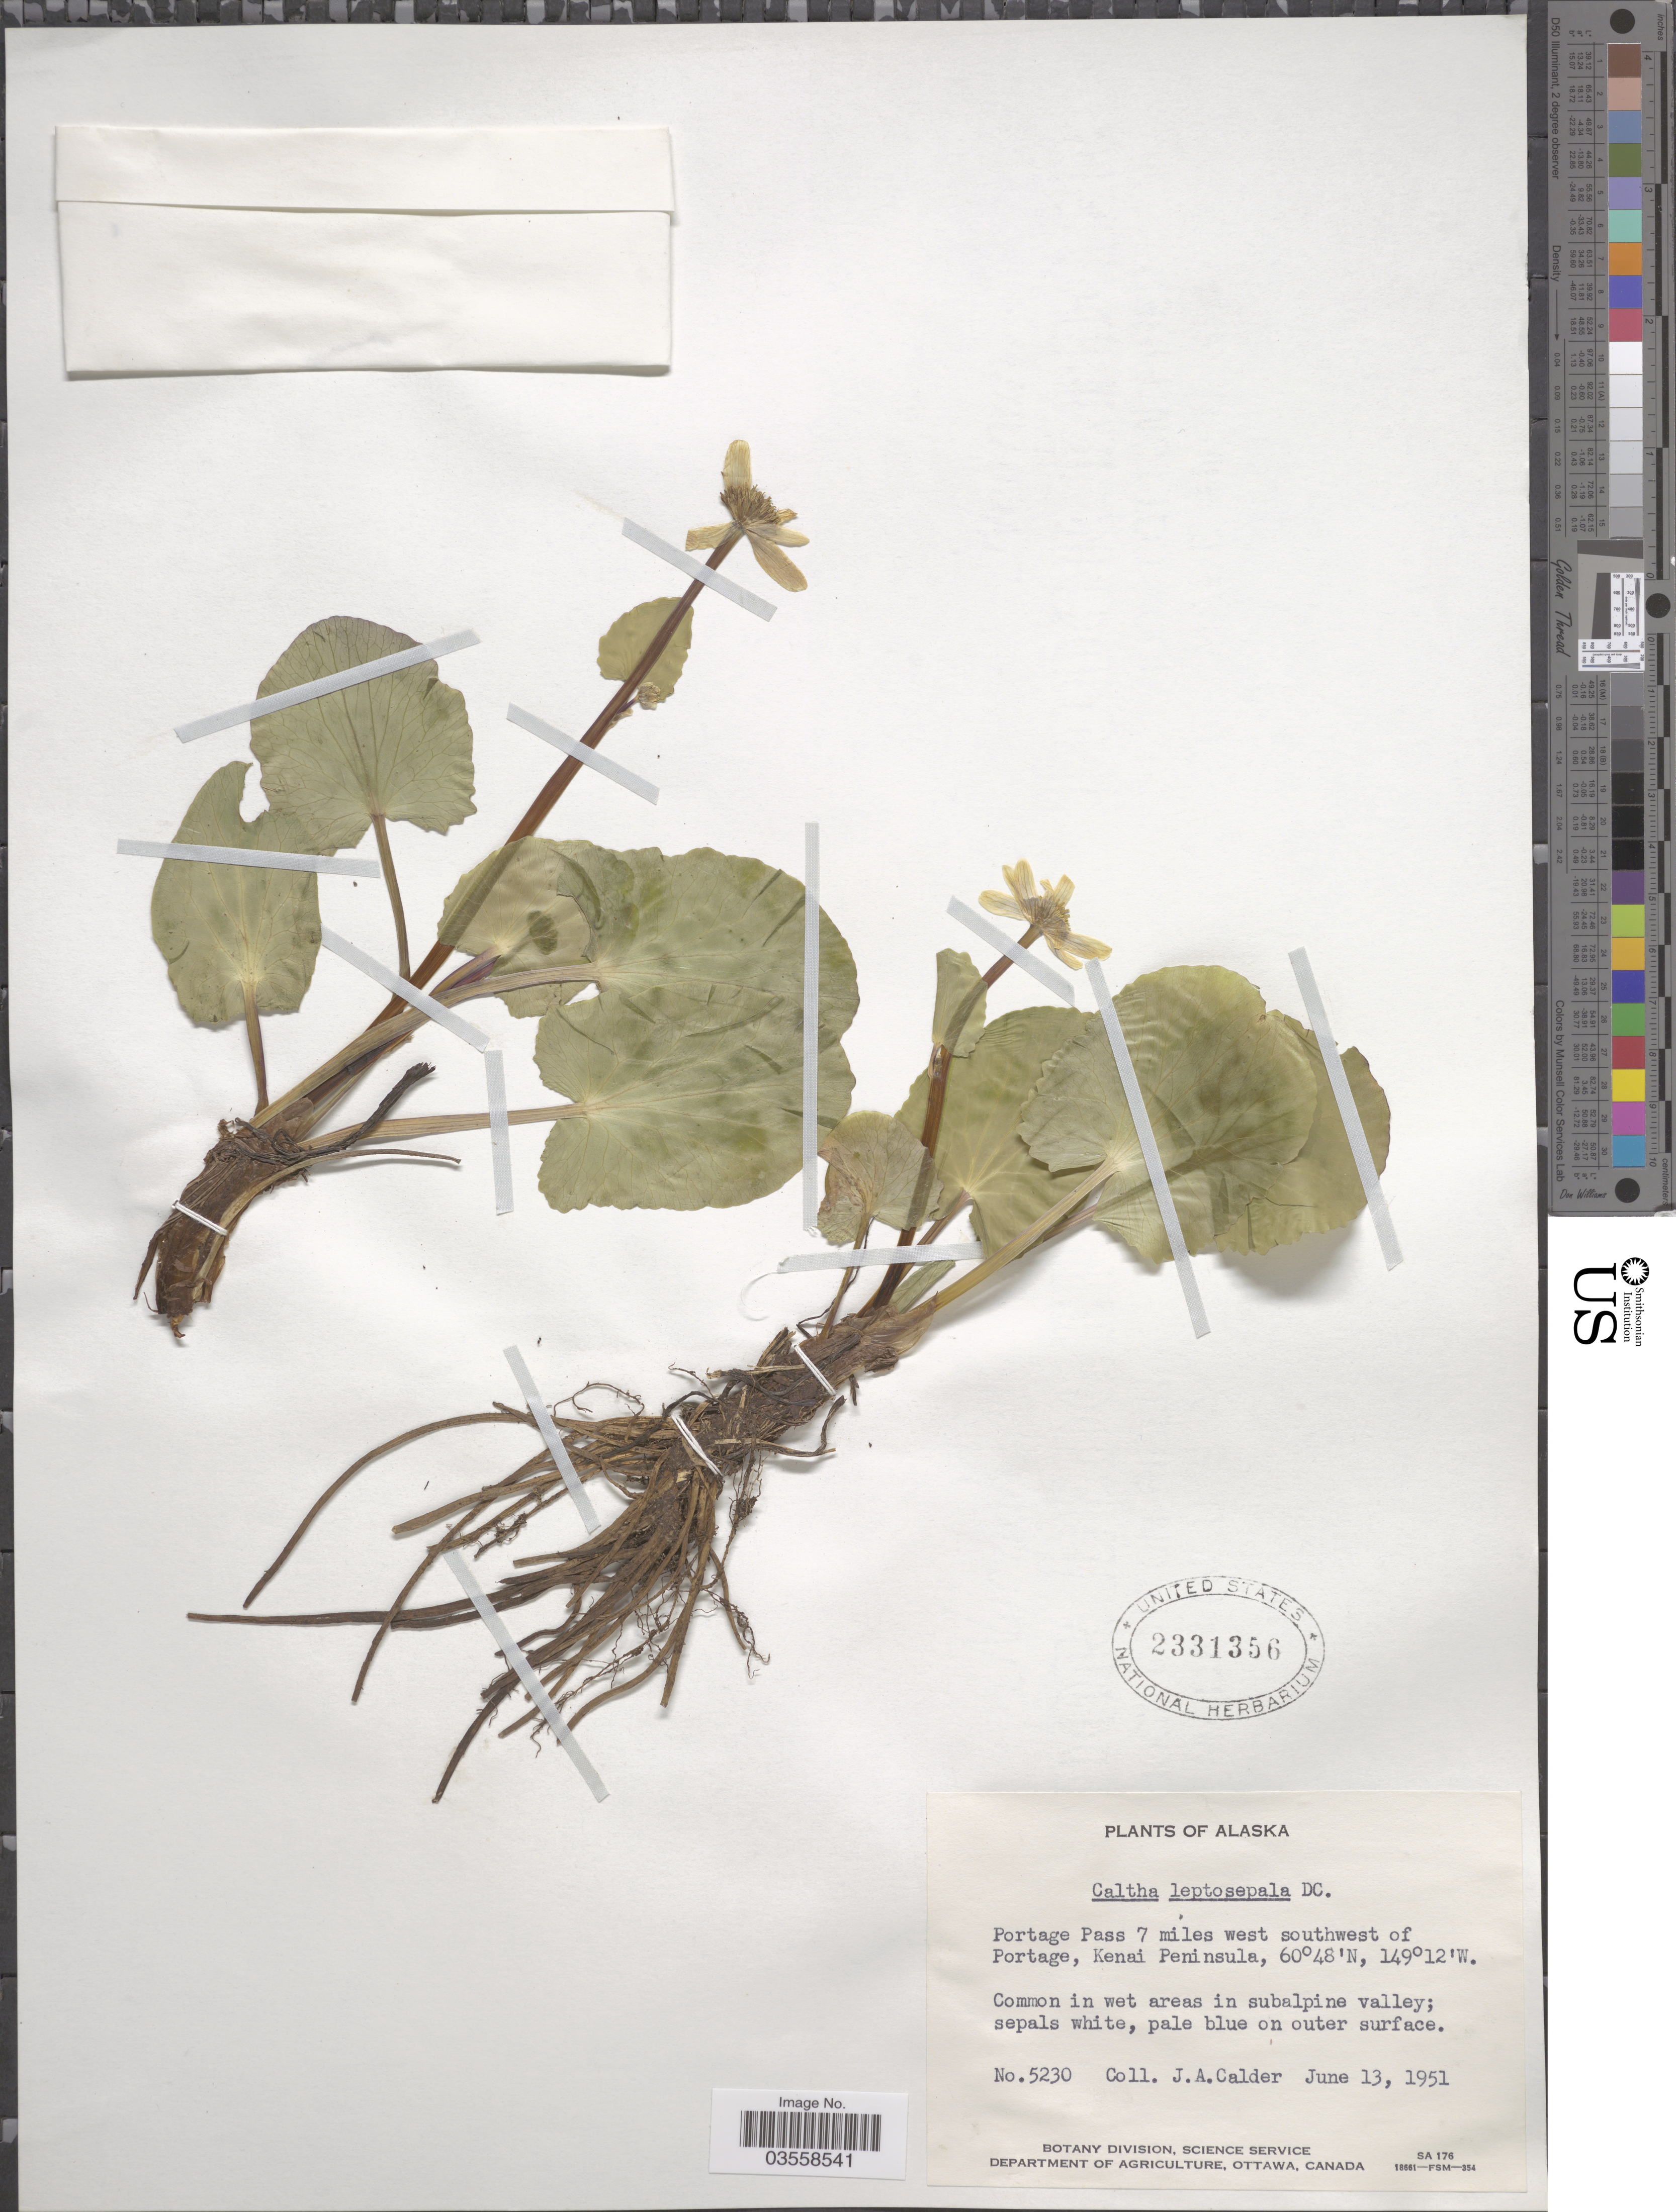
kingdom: Plantae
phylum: Tracheophyta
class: Magnoliopsida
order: Ranunculales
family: Ranunculaceae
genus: Caltha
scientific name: Caltha leptosepala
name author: DC.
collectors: J. A. Calder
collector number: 5230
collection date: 1951-06-13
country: United States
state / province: Alaska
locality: Portage Pass 7 miles west southwest of Portage, Kenai Peninsula.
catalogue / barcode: US 2331356